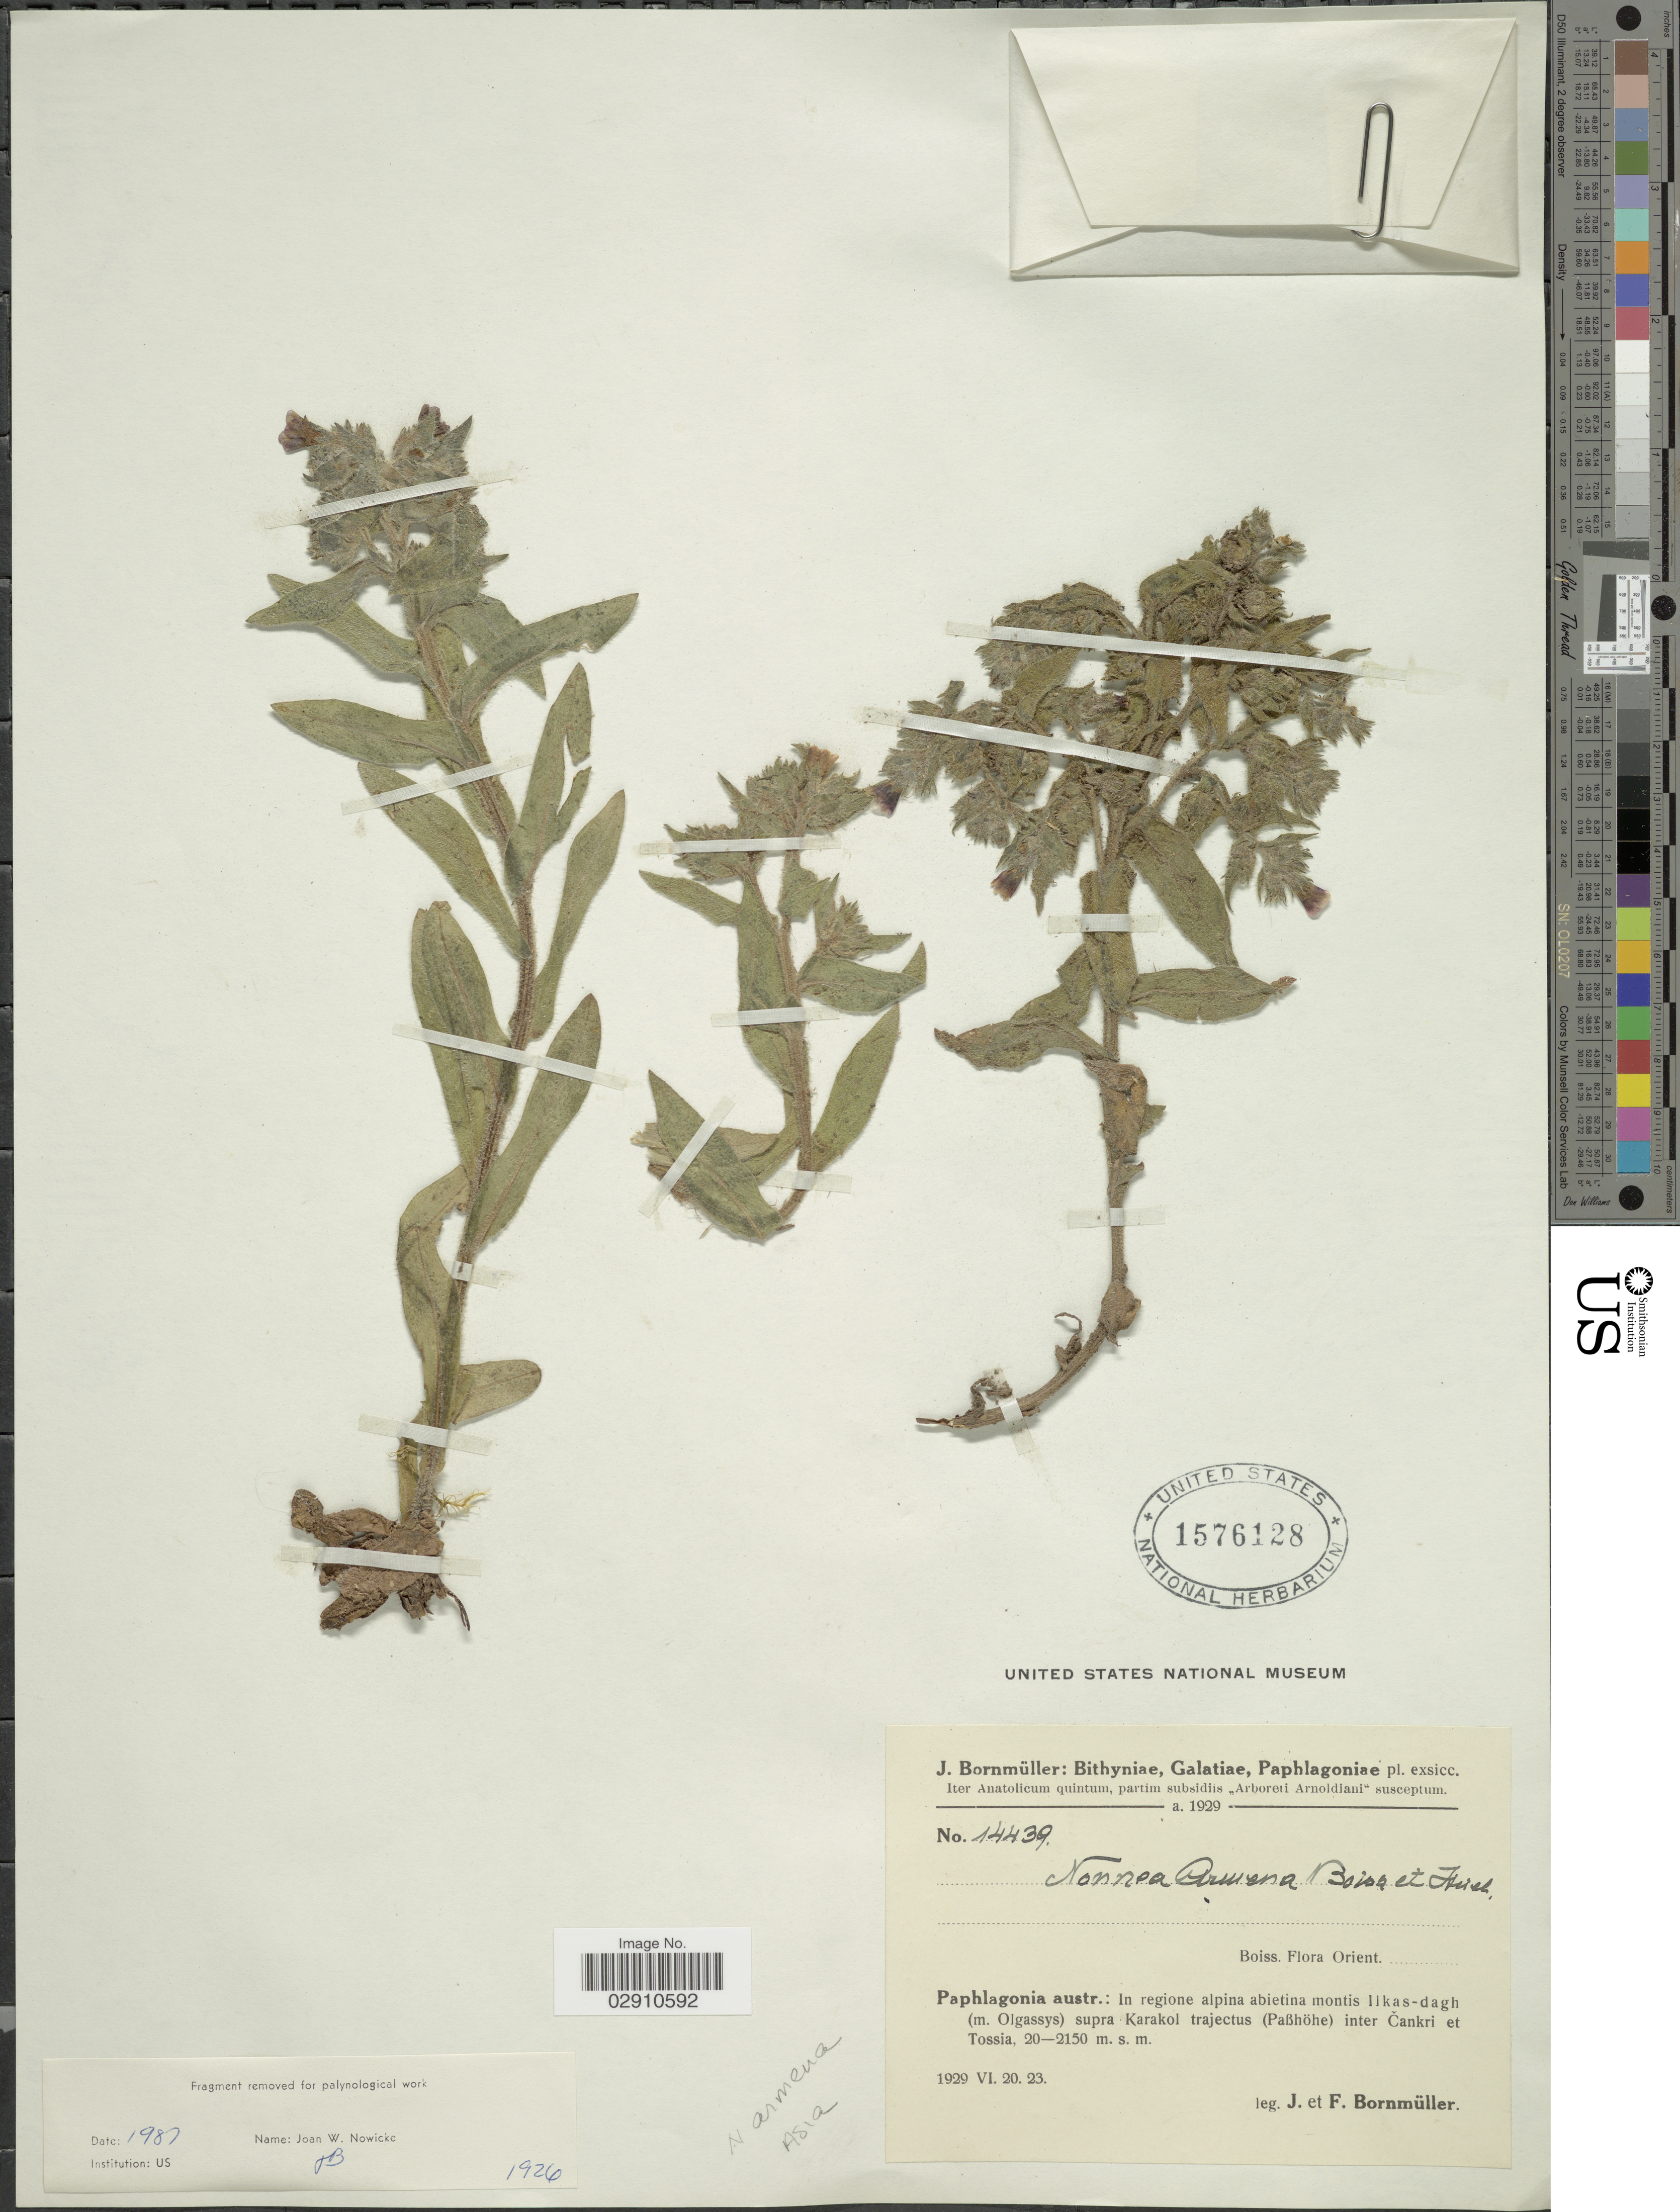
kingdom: Plantae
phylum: Tracheophyta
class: Magnoliopsida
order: Boraginales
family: Boraginaceae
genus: Nonea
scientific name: Nonea armena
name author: Boiss. & A. Huet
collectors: J. Bornmüller & F. Bornmüller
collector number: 14439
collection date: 1929-06-20/1929-06-23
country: Turkey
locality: Paphlagonia austr.: In regione alpina abietina montis likas-dagh (m. Olgassys) supra Karakol trajectus (Paßhöhe) inter Cankri et Tossia.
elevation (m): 2000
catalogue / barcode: US 1576128